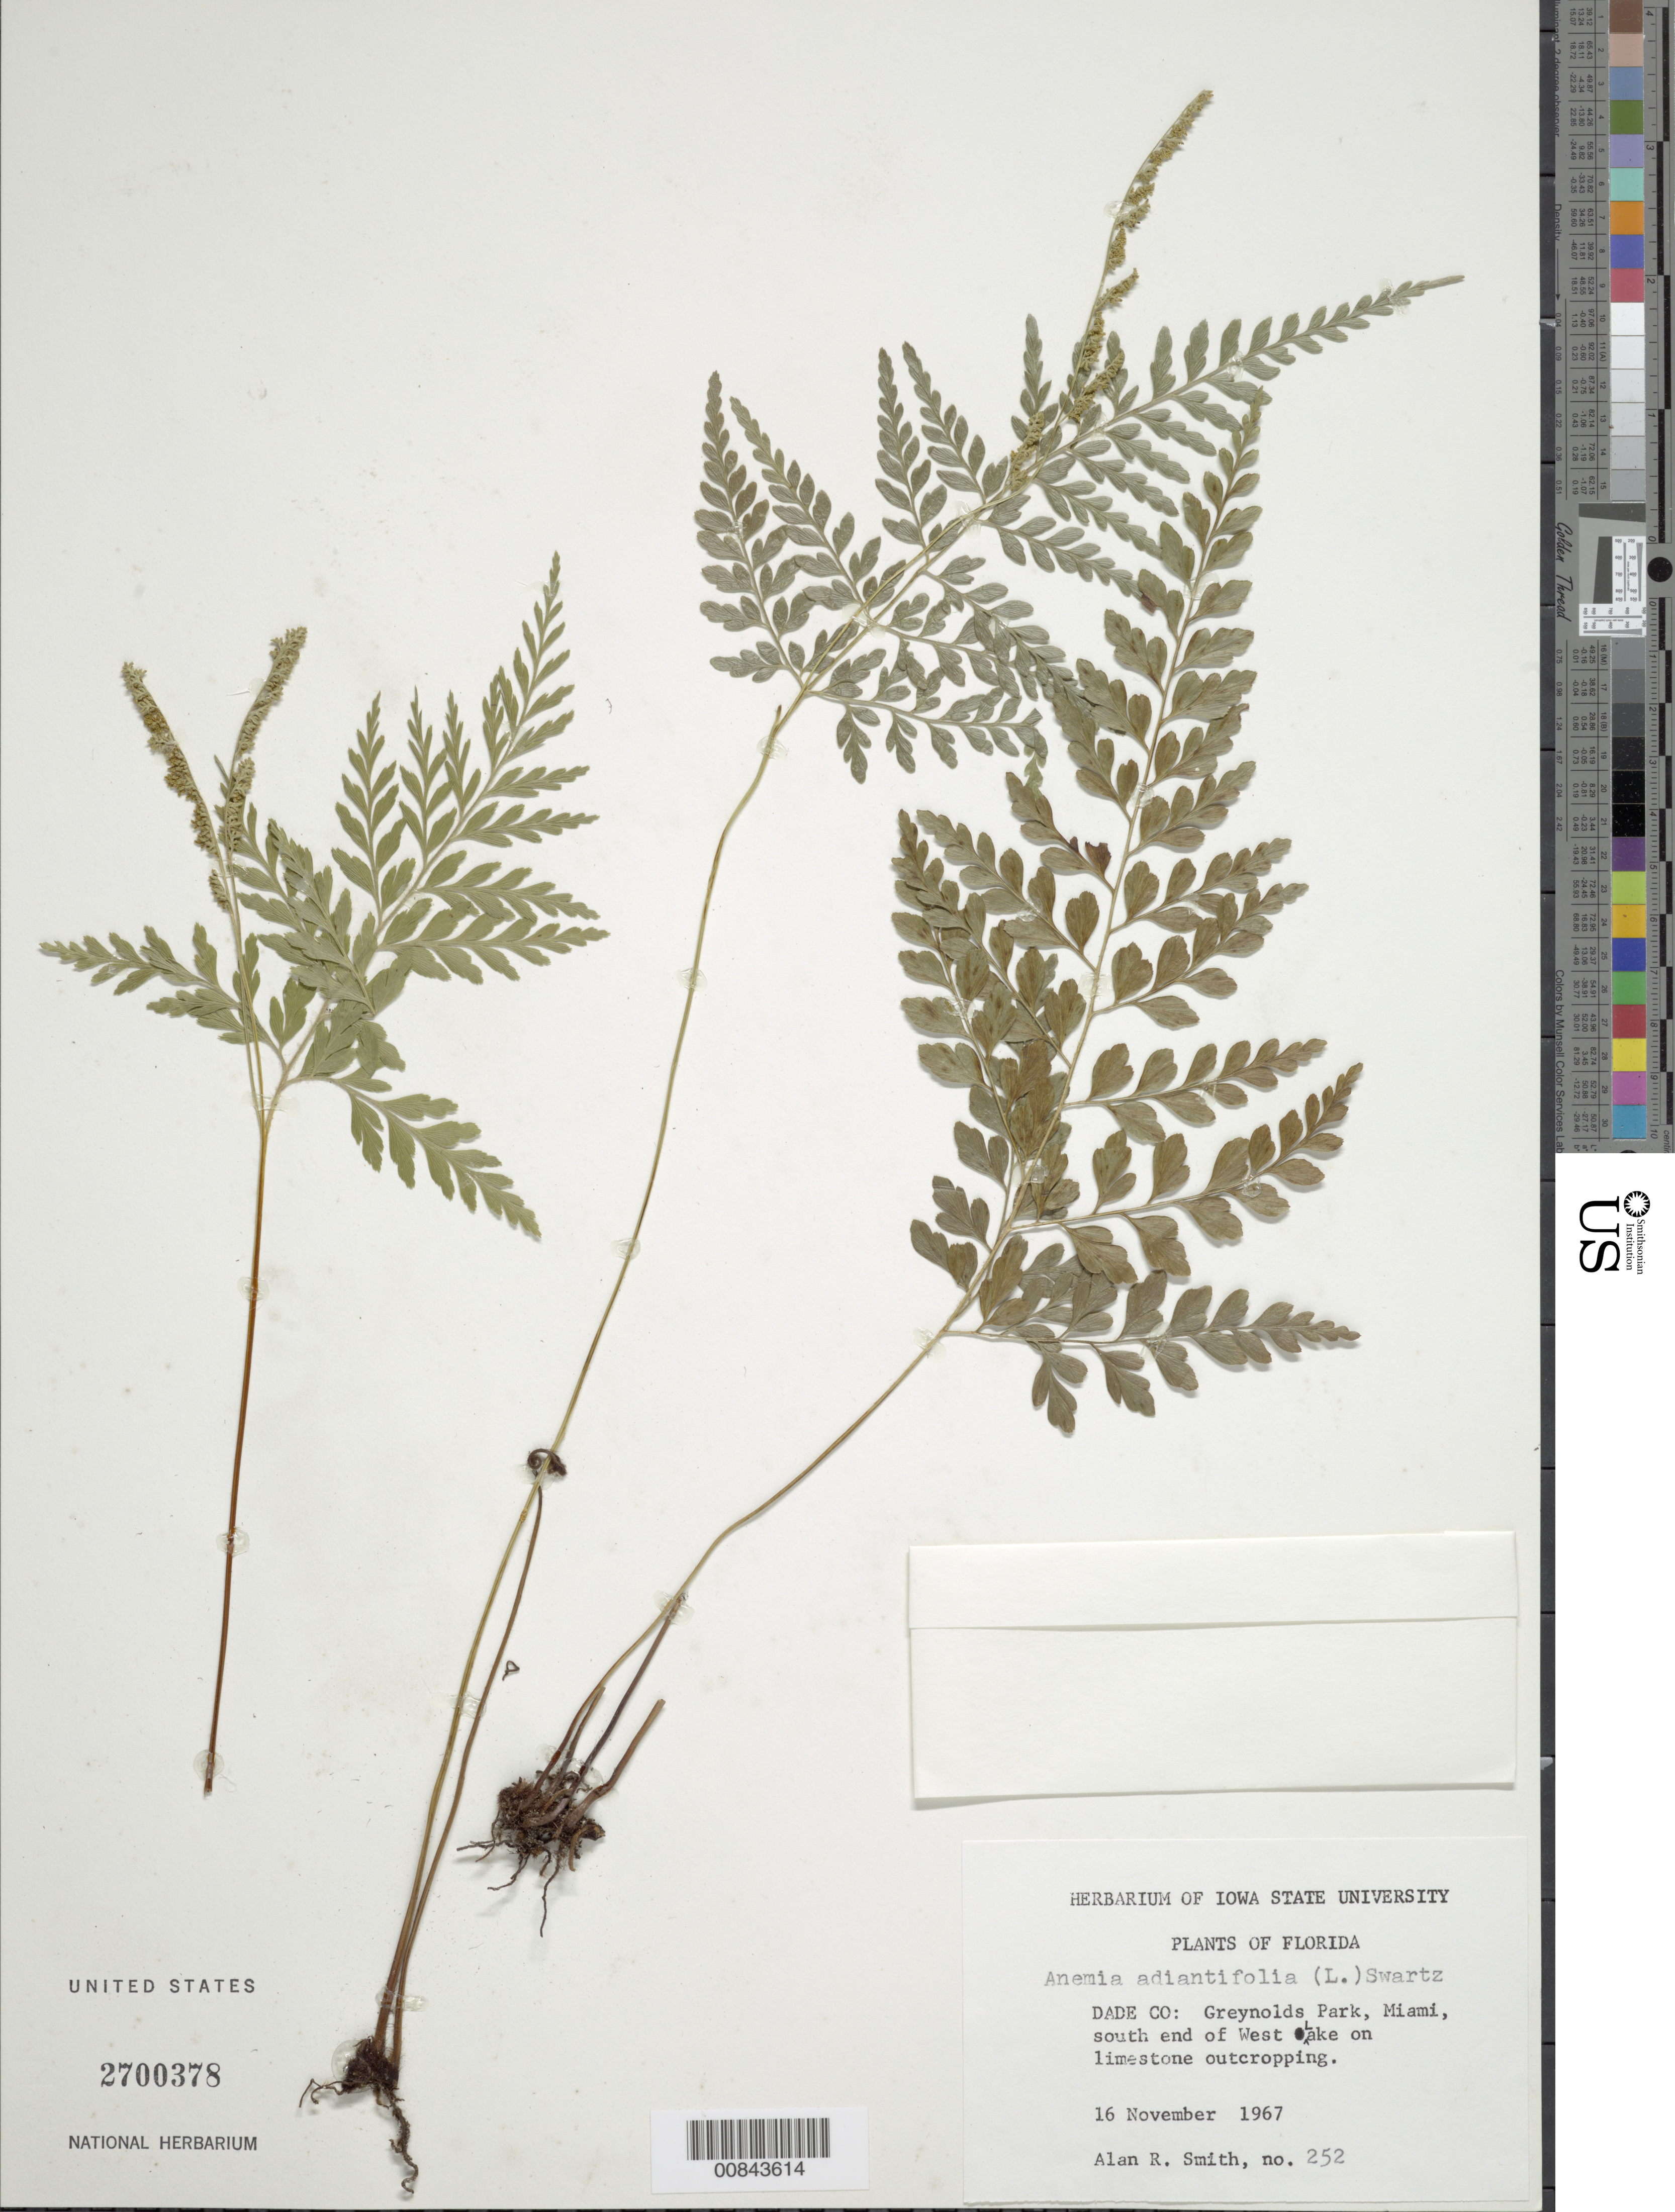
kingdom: Plantae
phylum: Tracheophyta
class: Polypodiopsida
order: Schizaeales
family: Anemiaceae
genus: Anemia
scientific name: Anemia adiantifolia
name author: (L.) Sw.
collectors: A. R. Smith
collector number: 252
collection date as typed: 16 Nov 1967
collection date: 1967-11-16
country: United States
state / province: Florida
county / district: Dade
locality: Greynolds Park, Miami, S end of West Lake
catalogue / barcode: US 2700378